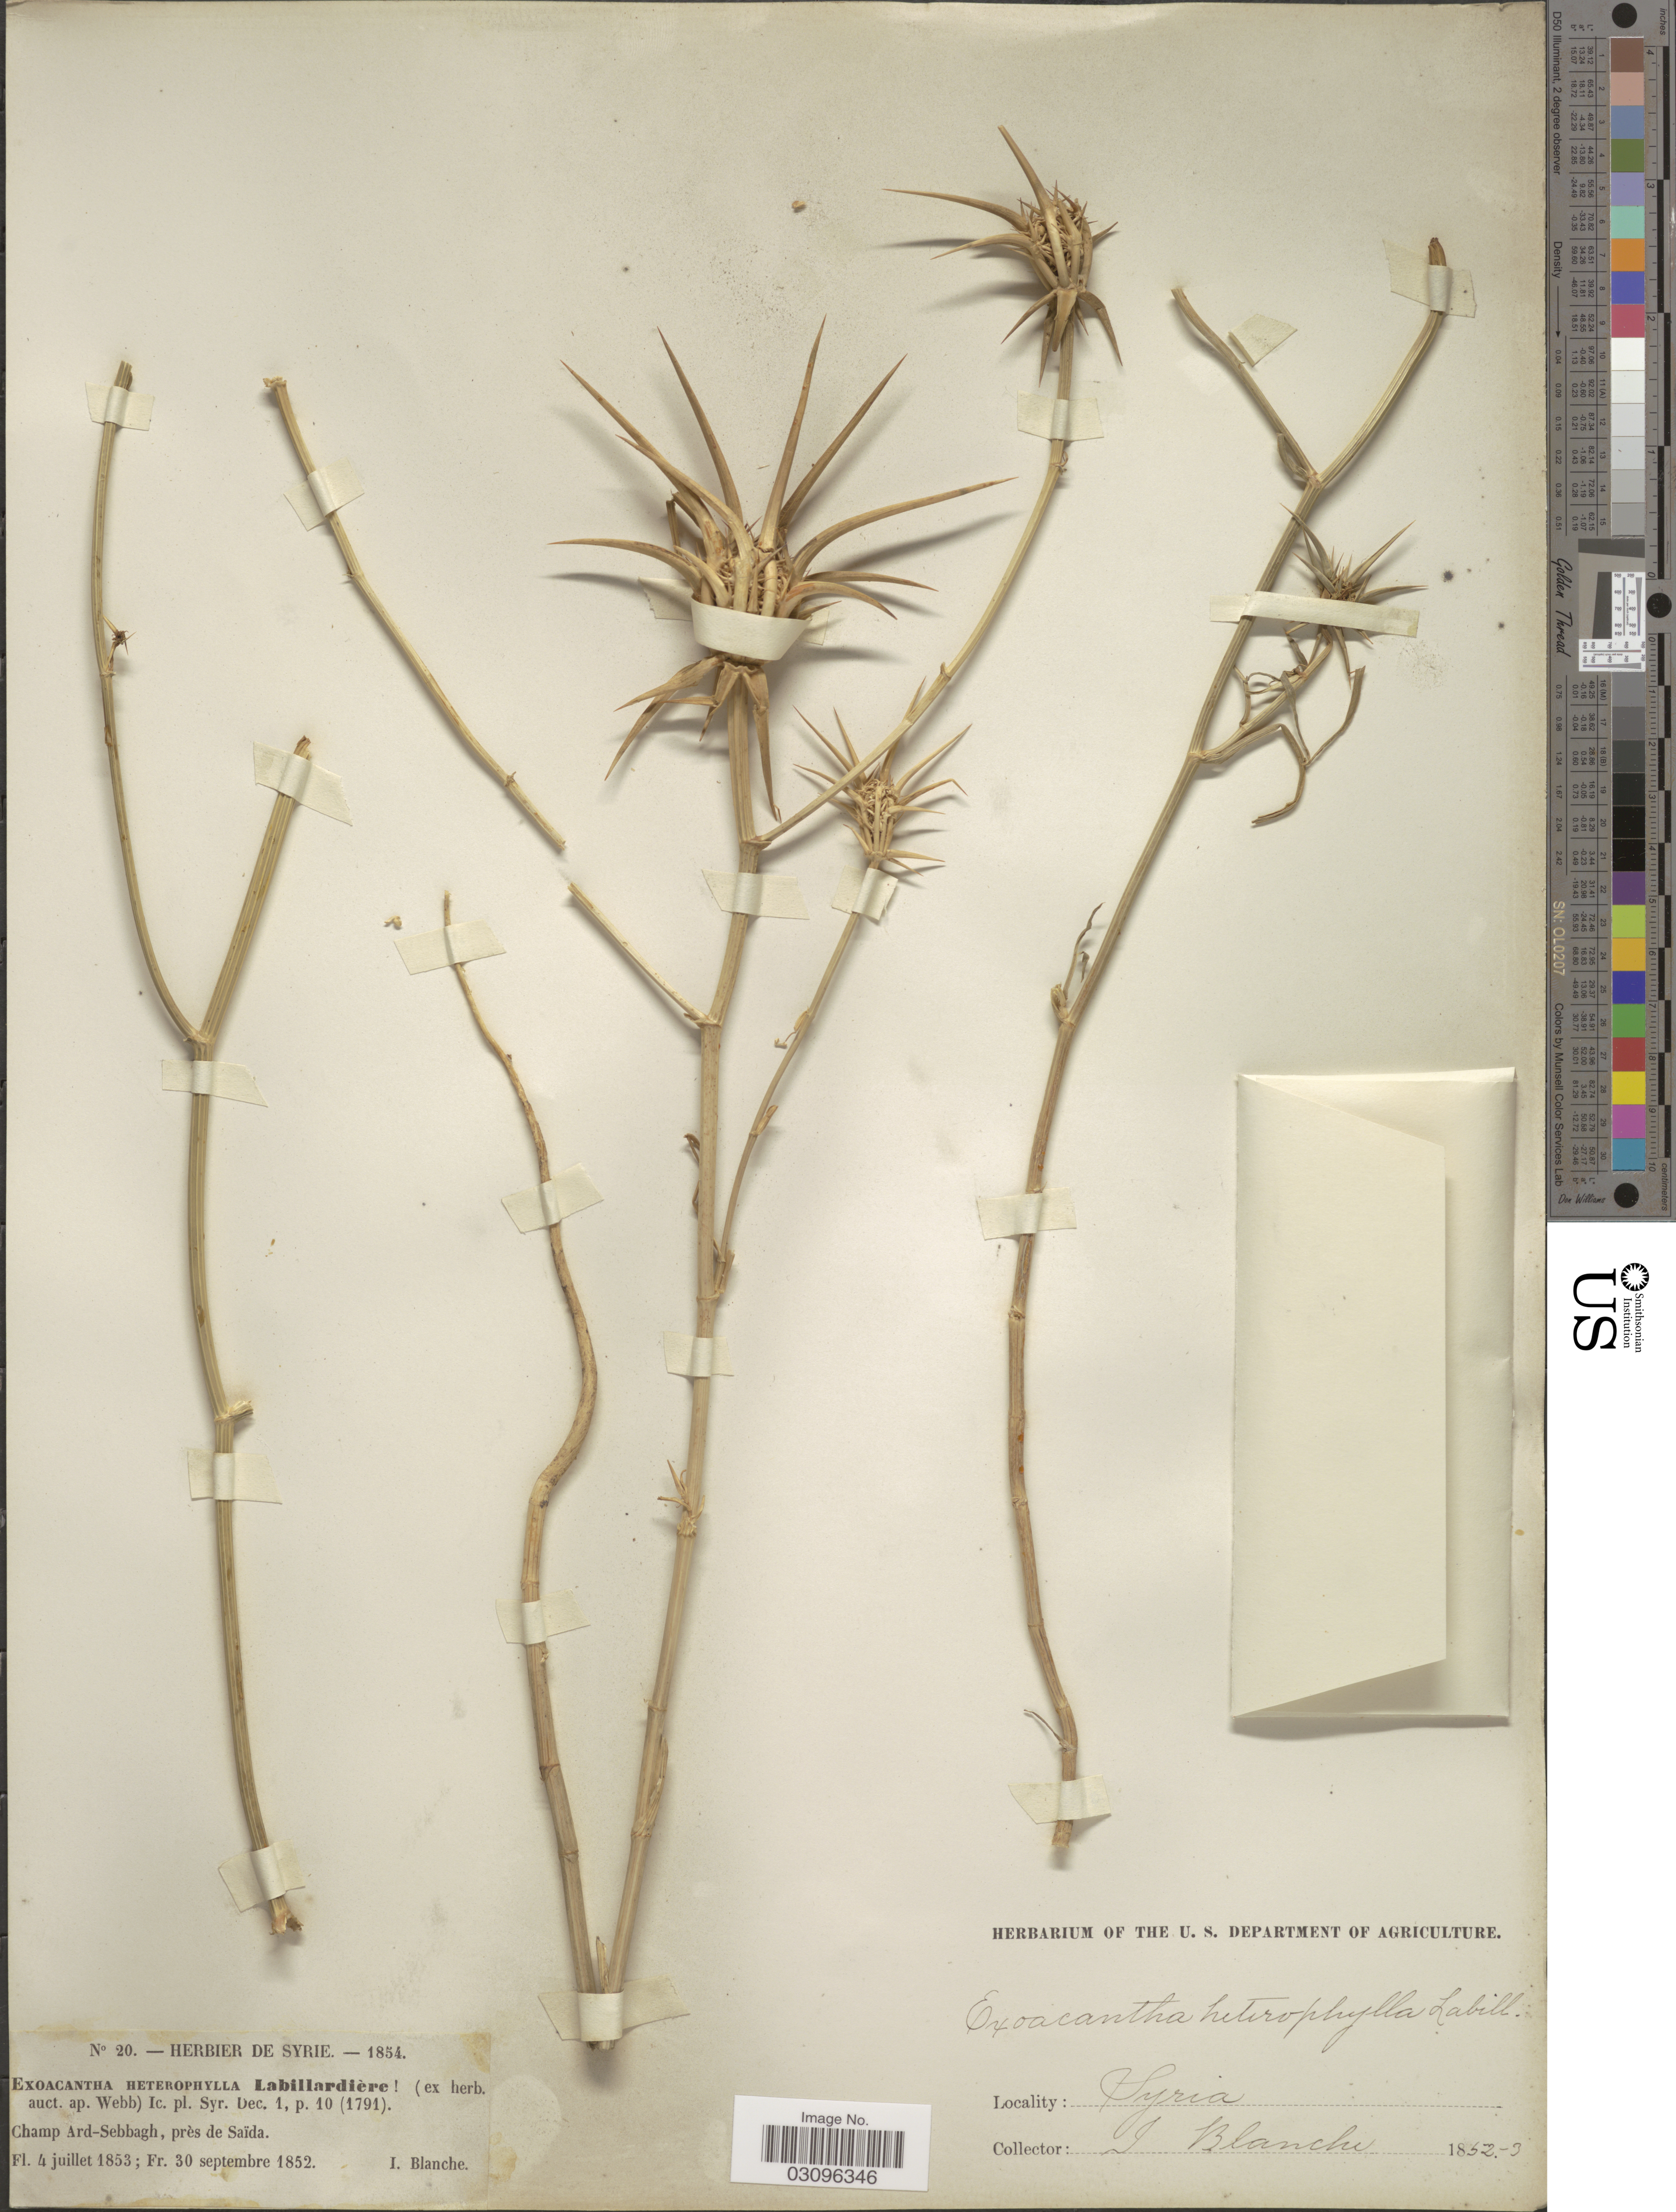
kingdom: Plantae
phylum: Tracheophyta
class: Magnoliopsida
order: Apiales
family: Apiaceae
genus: Exoacantha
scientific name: Exoacantha heterophylla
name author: Labill.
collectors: I. Blanche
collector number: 20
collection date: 1852-07-04/1852-09-30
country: Syria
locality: Champ Ard-Sebbagh, près de Saïda.